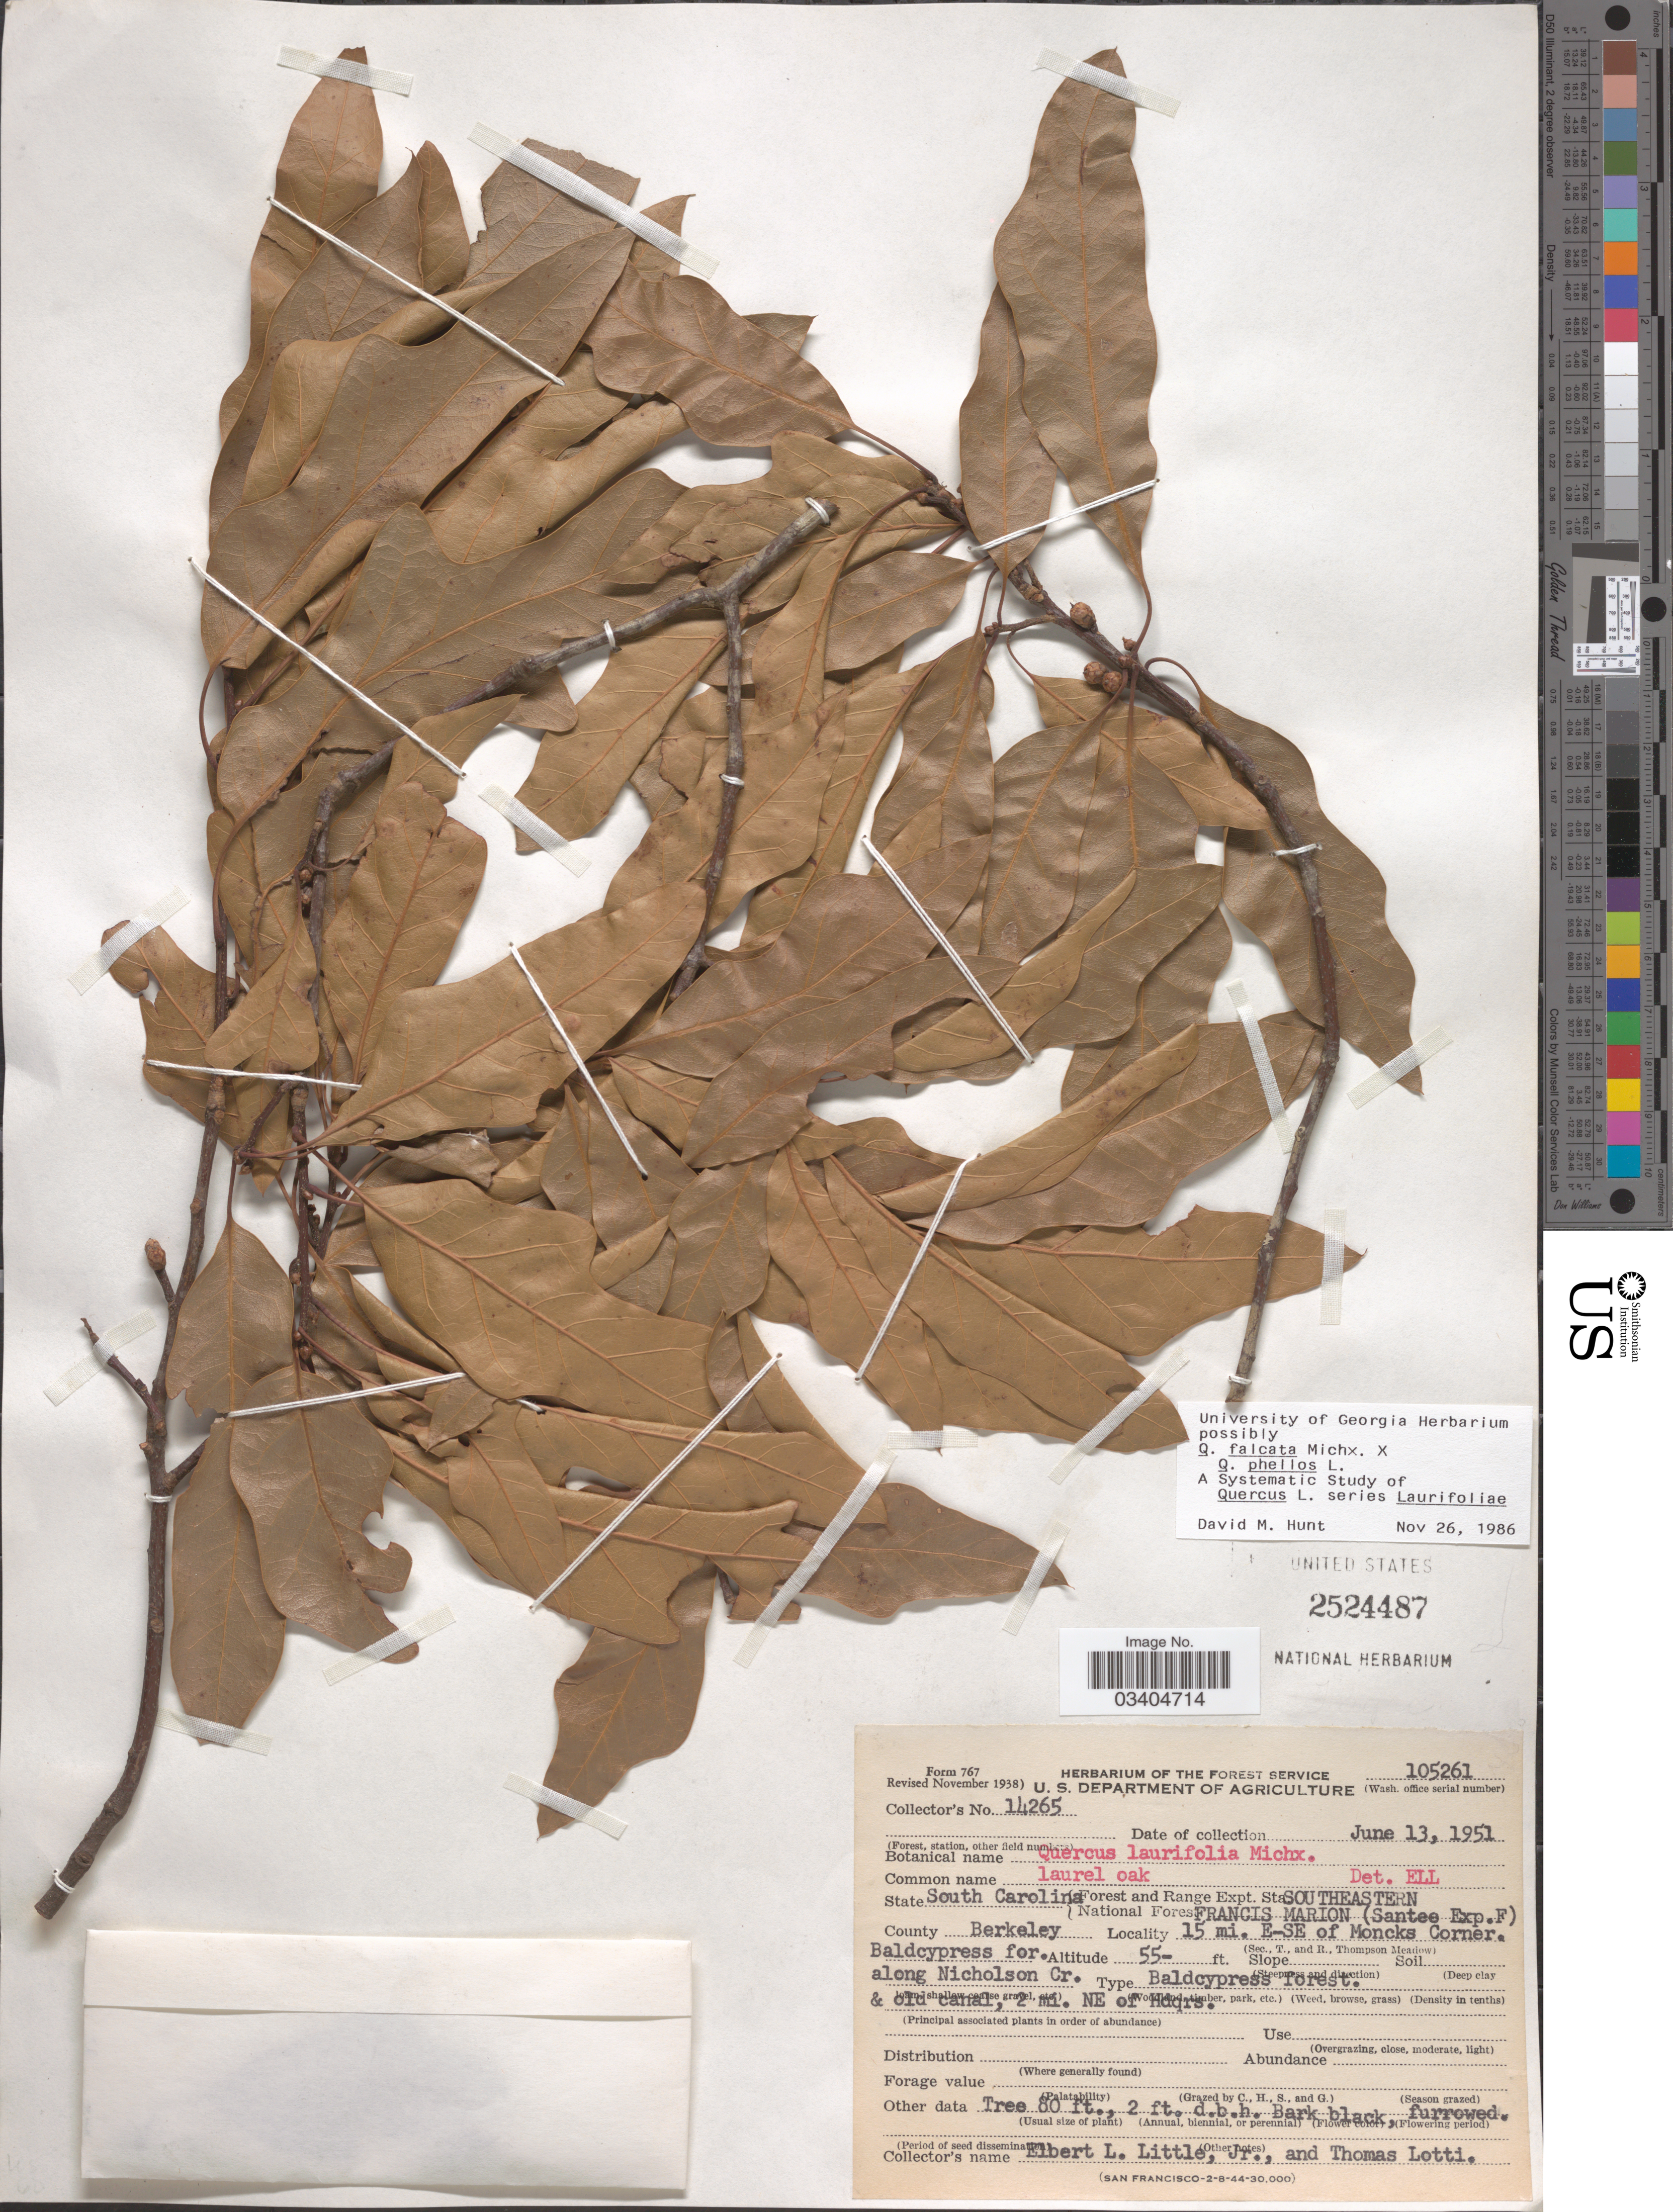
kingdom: Plantae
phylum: Tracheophyta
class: Magnoliopsida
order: Fagales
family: Fagaceae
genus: Quercus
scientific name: Quercus falcata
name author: Michx.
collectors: E. L. Little & T. Lotti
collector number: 14265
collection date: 1951-06-13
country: United States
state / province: South Carolina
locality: Forest and Range Expt. Sta Southeastern. National Forest Francis Marion (Santee Exp. F), County Berkeley. 15 mi. E-SE of Moncks Corner. Balcypress for. along Nicholson Cr. & old canal, 2 mi. NE of Hdqrs.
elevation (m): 17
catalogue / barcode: US 2524487